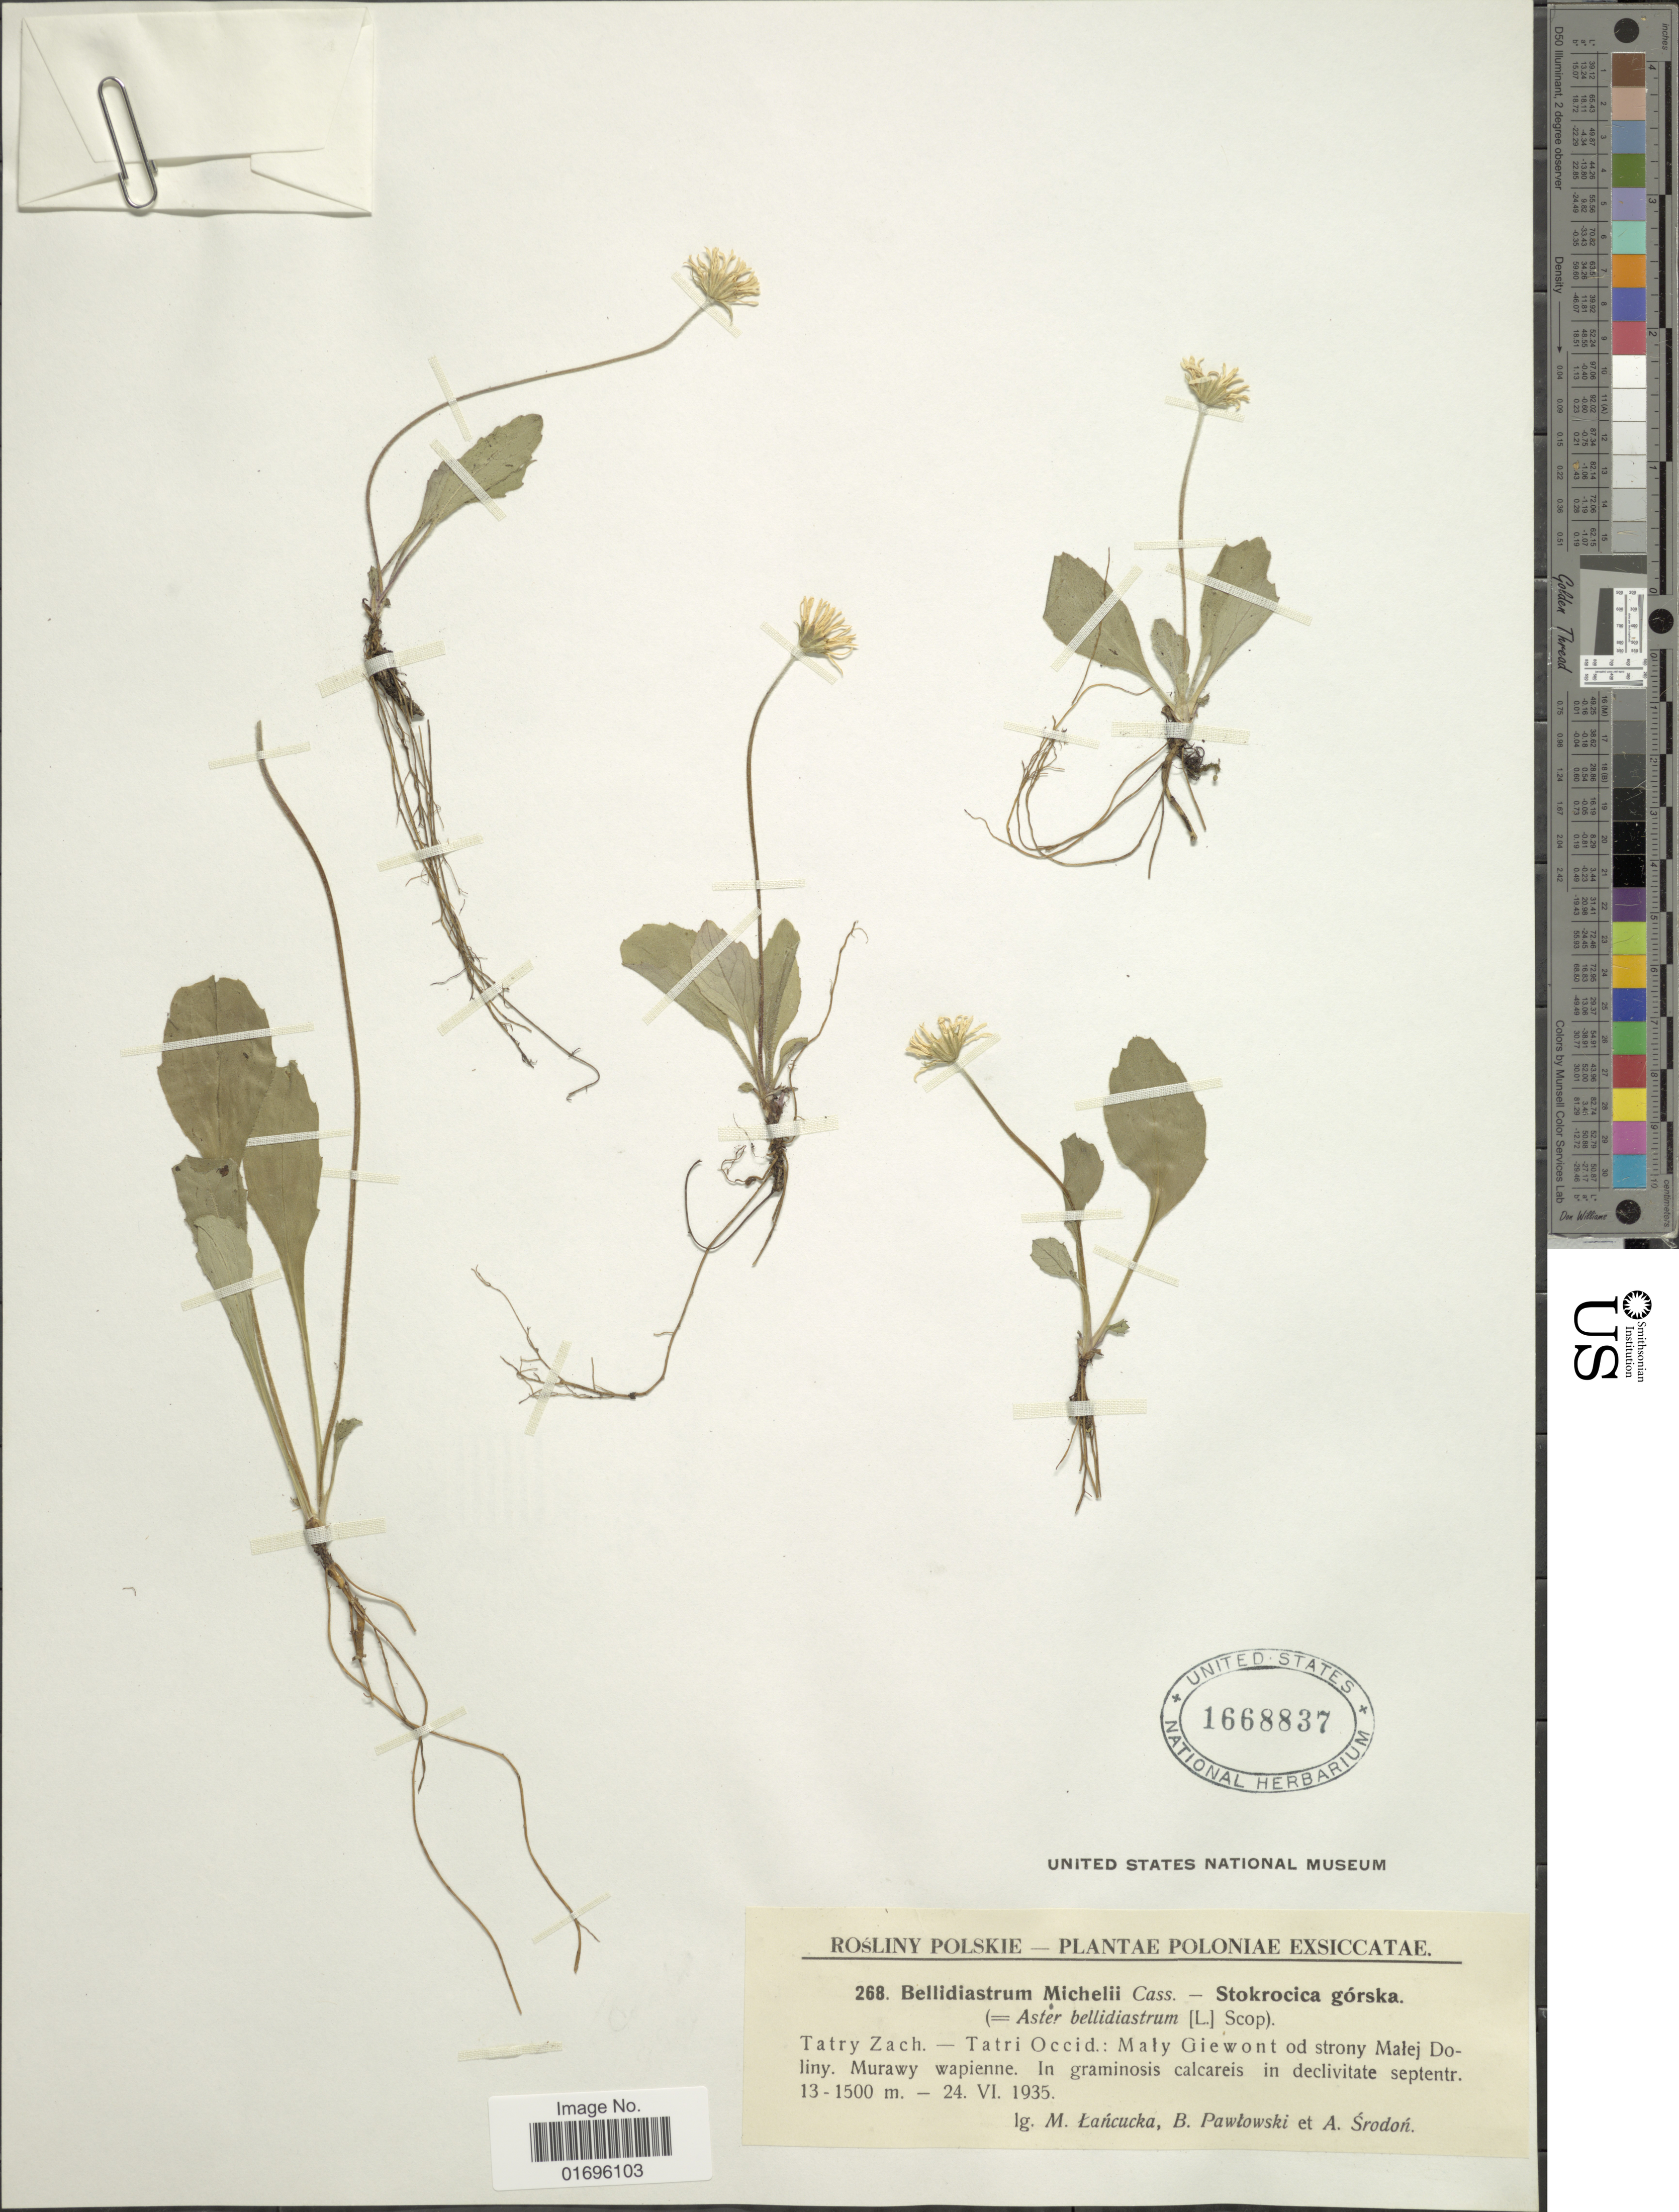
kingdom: Plantae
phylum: Tracheophyta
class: Magnoliopsida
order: Asterales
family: Asteraceae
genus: Aster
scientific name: Aster bellidiastrum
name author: (L.) Scop.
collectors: M. Lancucka, B. Pawtowski & A. Srodon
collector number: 268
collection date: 1935-06-24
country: Poland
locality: Tatry Zach.- Tatri Occid.: Maly Giewont od strony Malej Doliny. Murawy wapienne. in graminosis calcareis in declivitate septentr.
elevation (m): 1300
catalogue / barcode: US 1668837